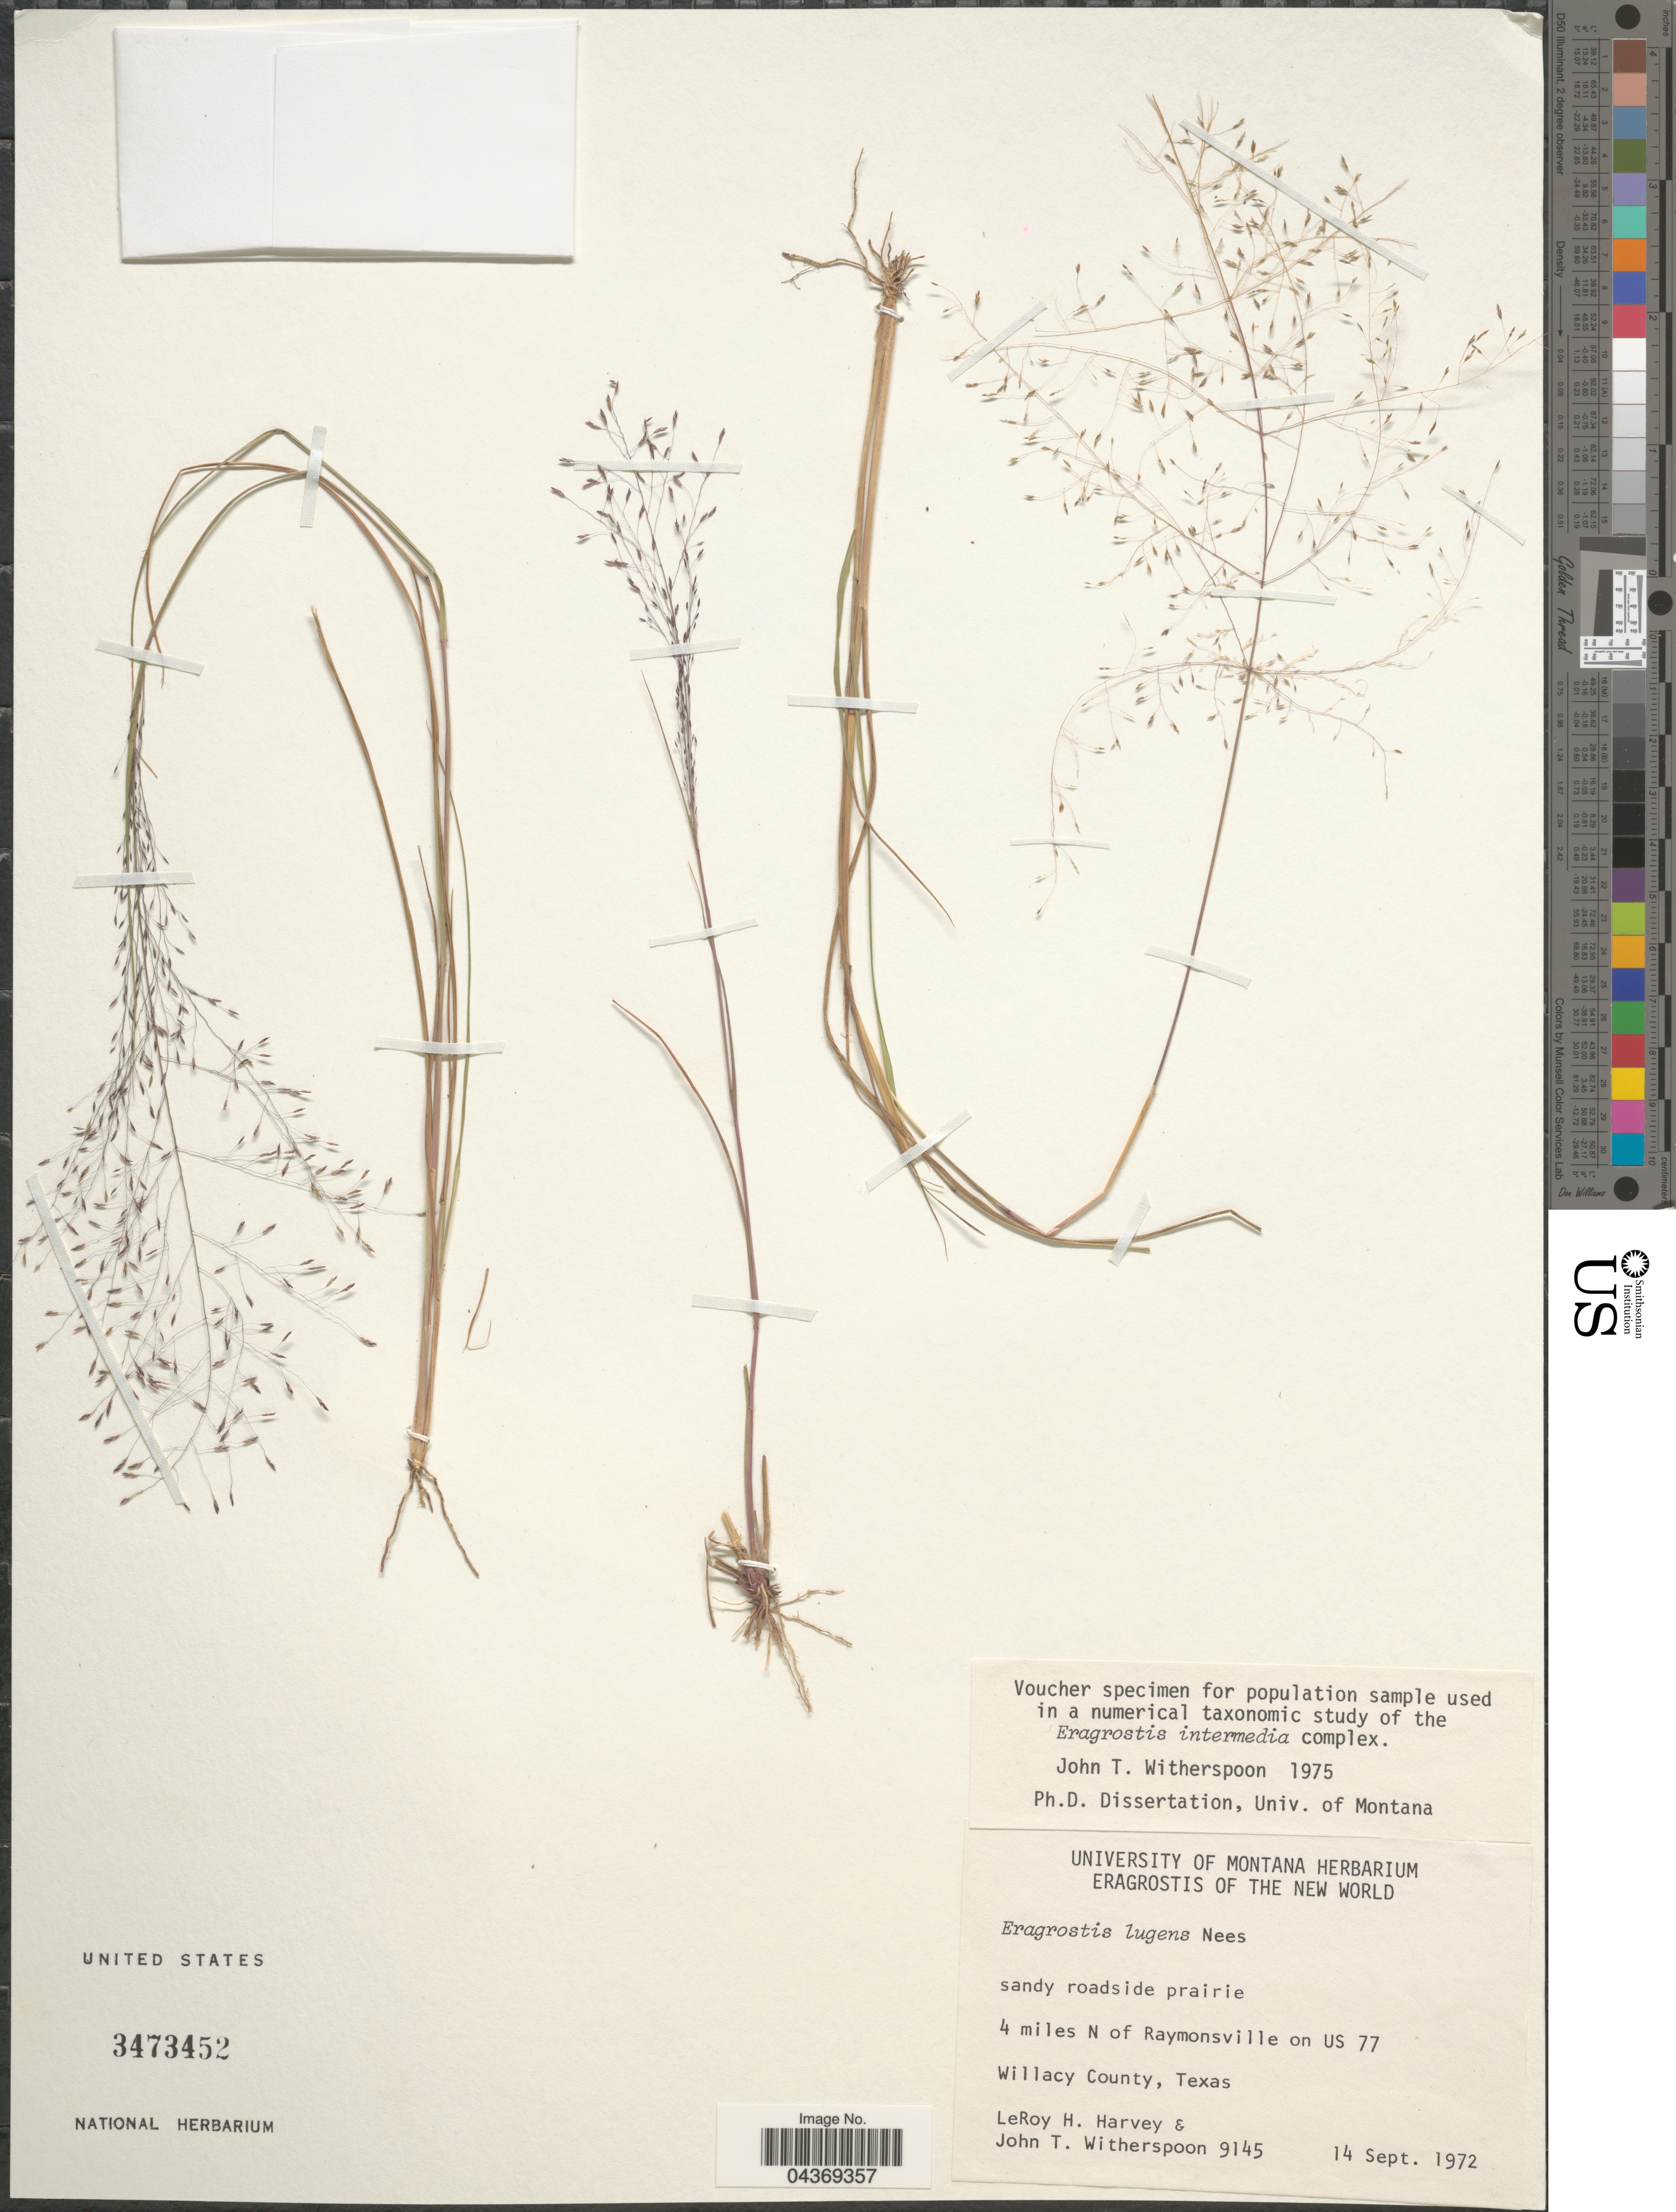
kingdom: Plantae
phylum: Tracheophyta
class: Liliopsida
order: Poales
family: Poaceae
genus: Eragrostis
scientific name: Eragrostis lugens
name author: Nees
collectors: L. H. Harvey & J. Witherspoon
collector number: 9145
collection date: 1972-09-14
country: United States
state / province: Texas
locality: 4 miles N of Raymonsville on US 77. Willacy County.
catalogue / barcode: US 3473452